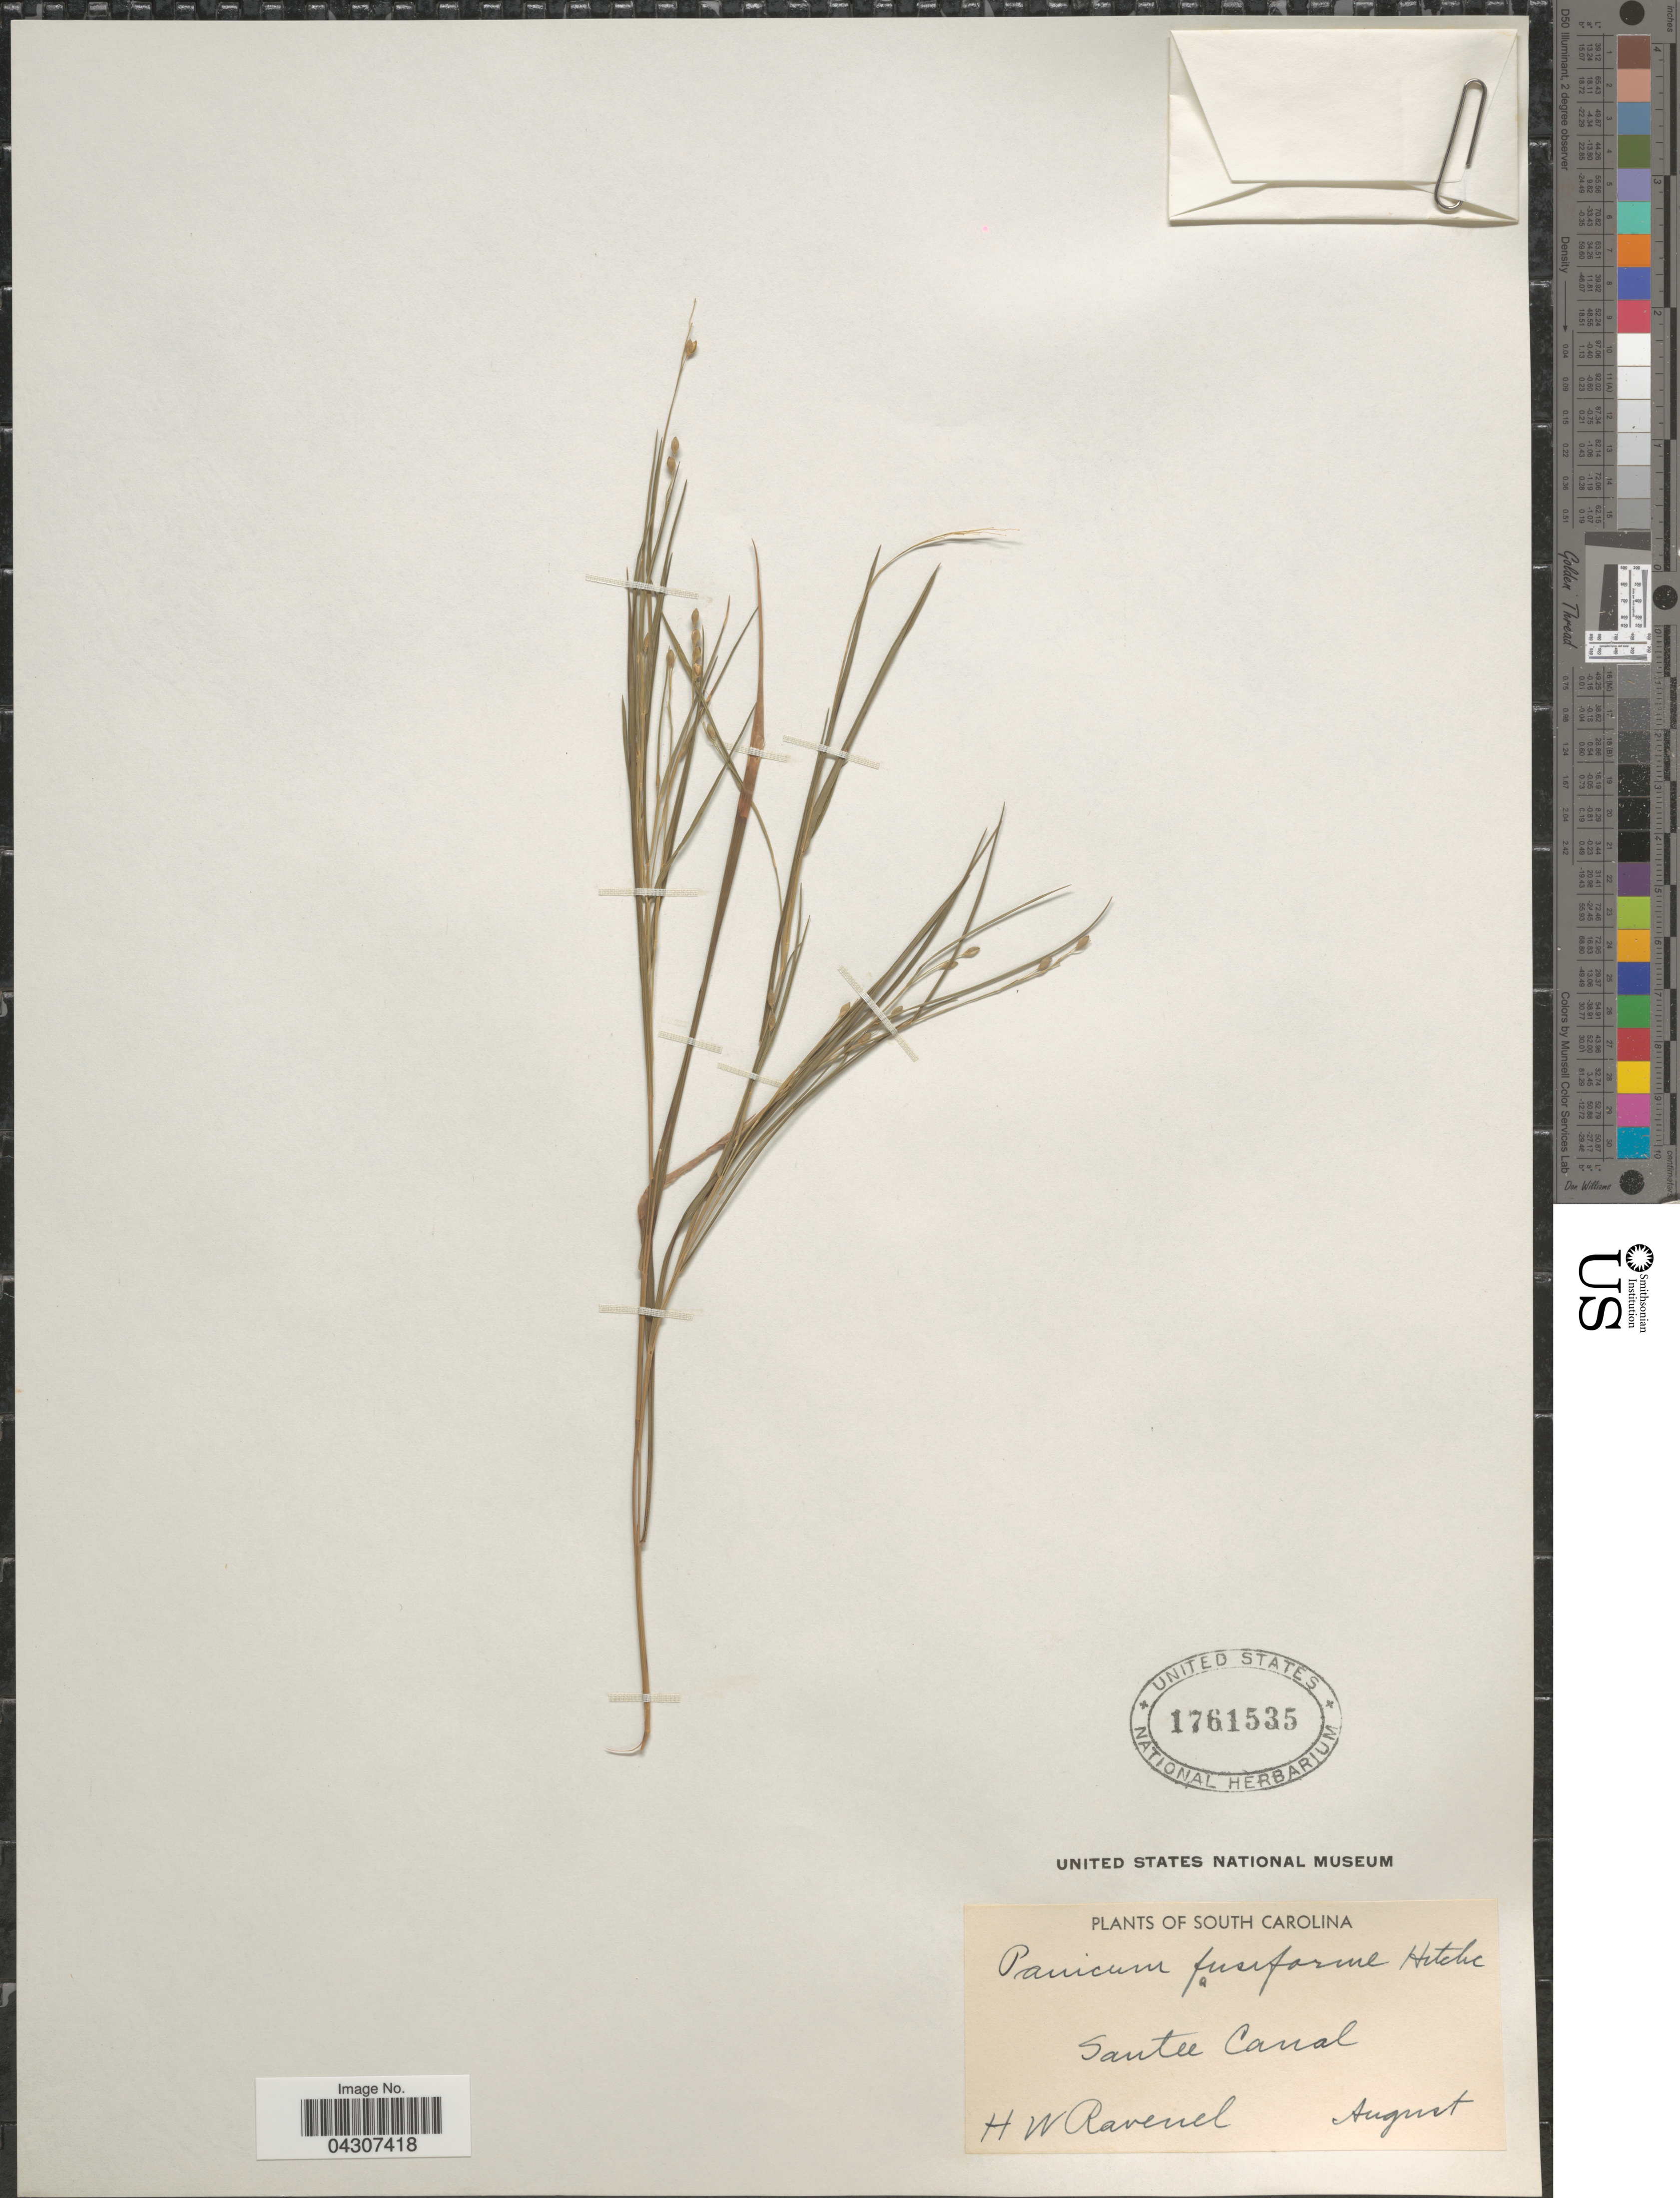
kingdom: Plantae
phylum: Tracheophyta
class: Liliopsida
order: Poales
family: Poaceae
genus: Dichanthelium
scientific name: Dichanthelium aciculare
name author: (Desv. ex Poir.) Gould & C.A. Clark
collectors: H. Ravenel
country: United States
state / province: South Carolina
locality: Santee Canal.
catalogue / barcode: US 1761535